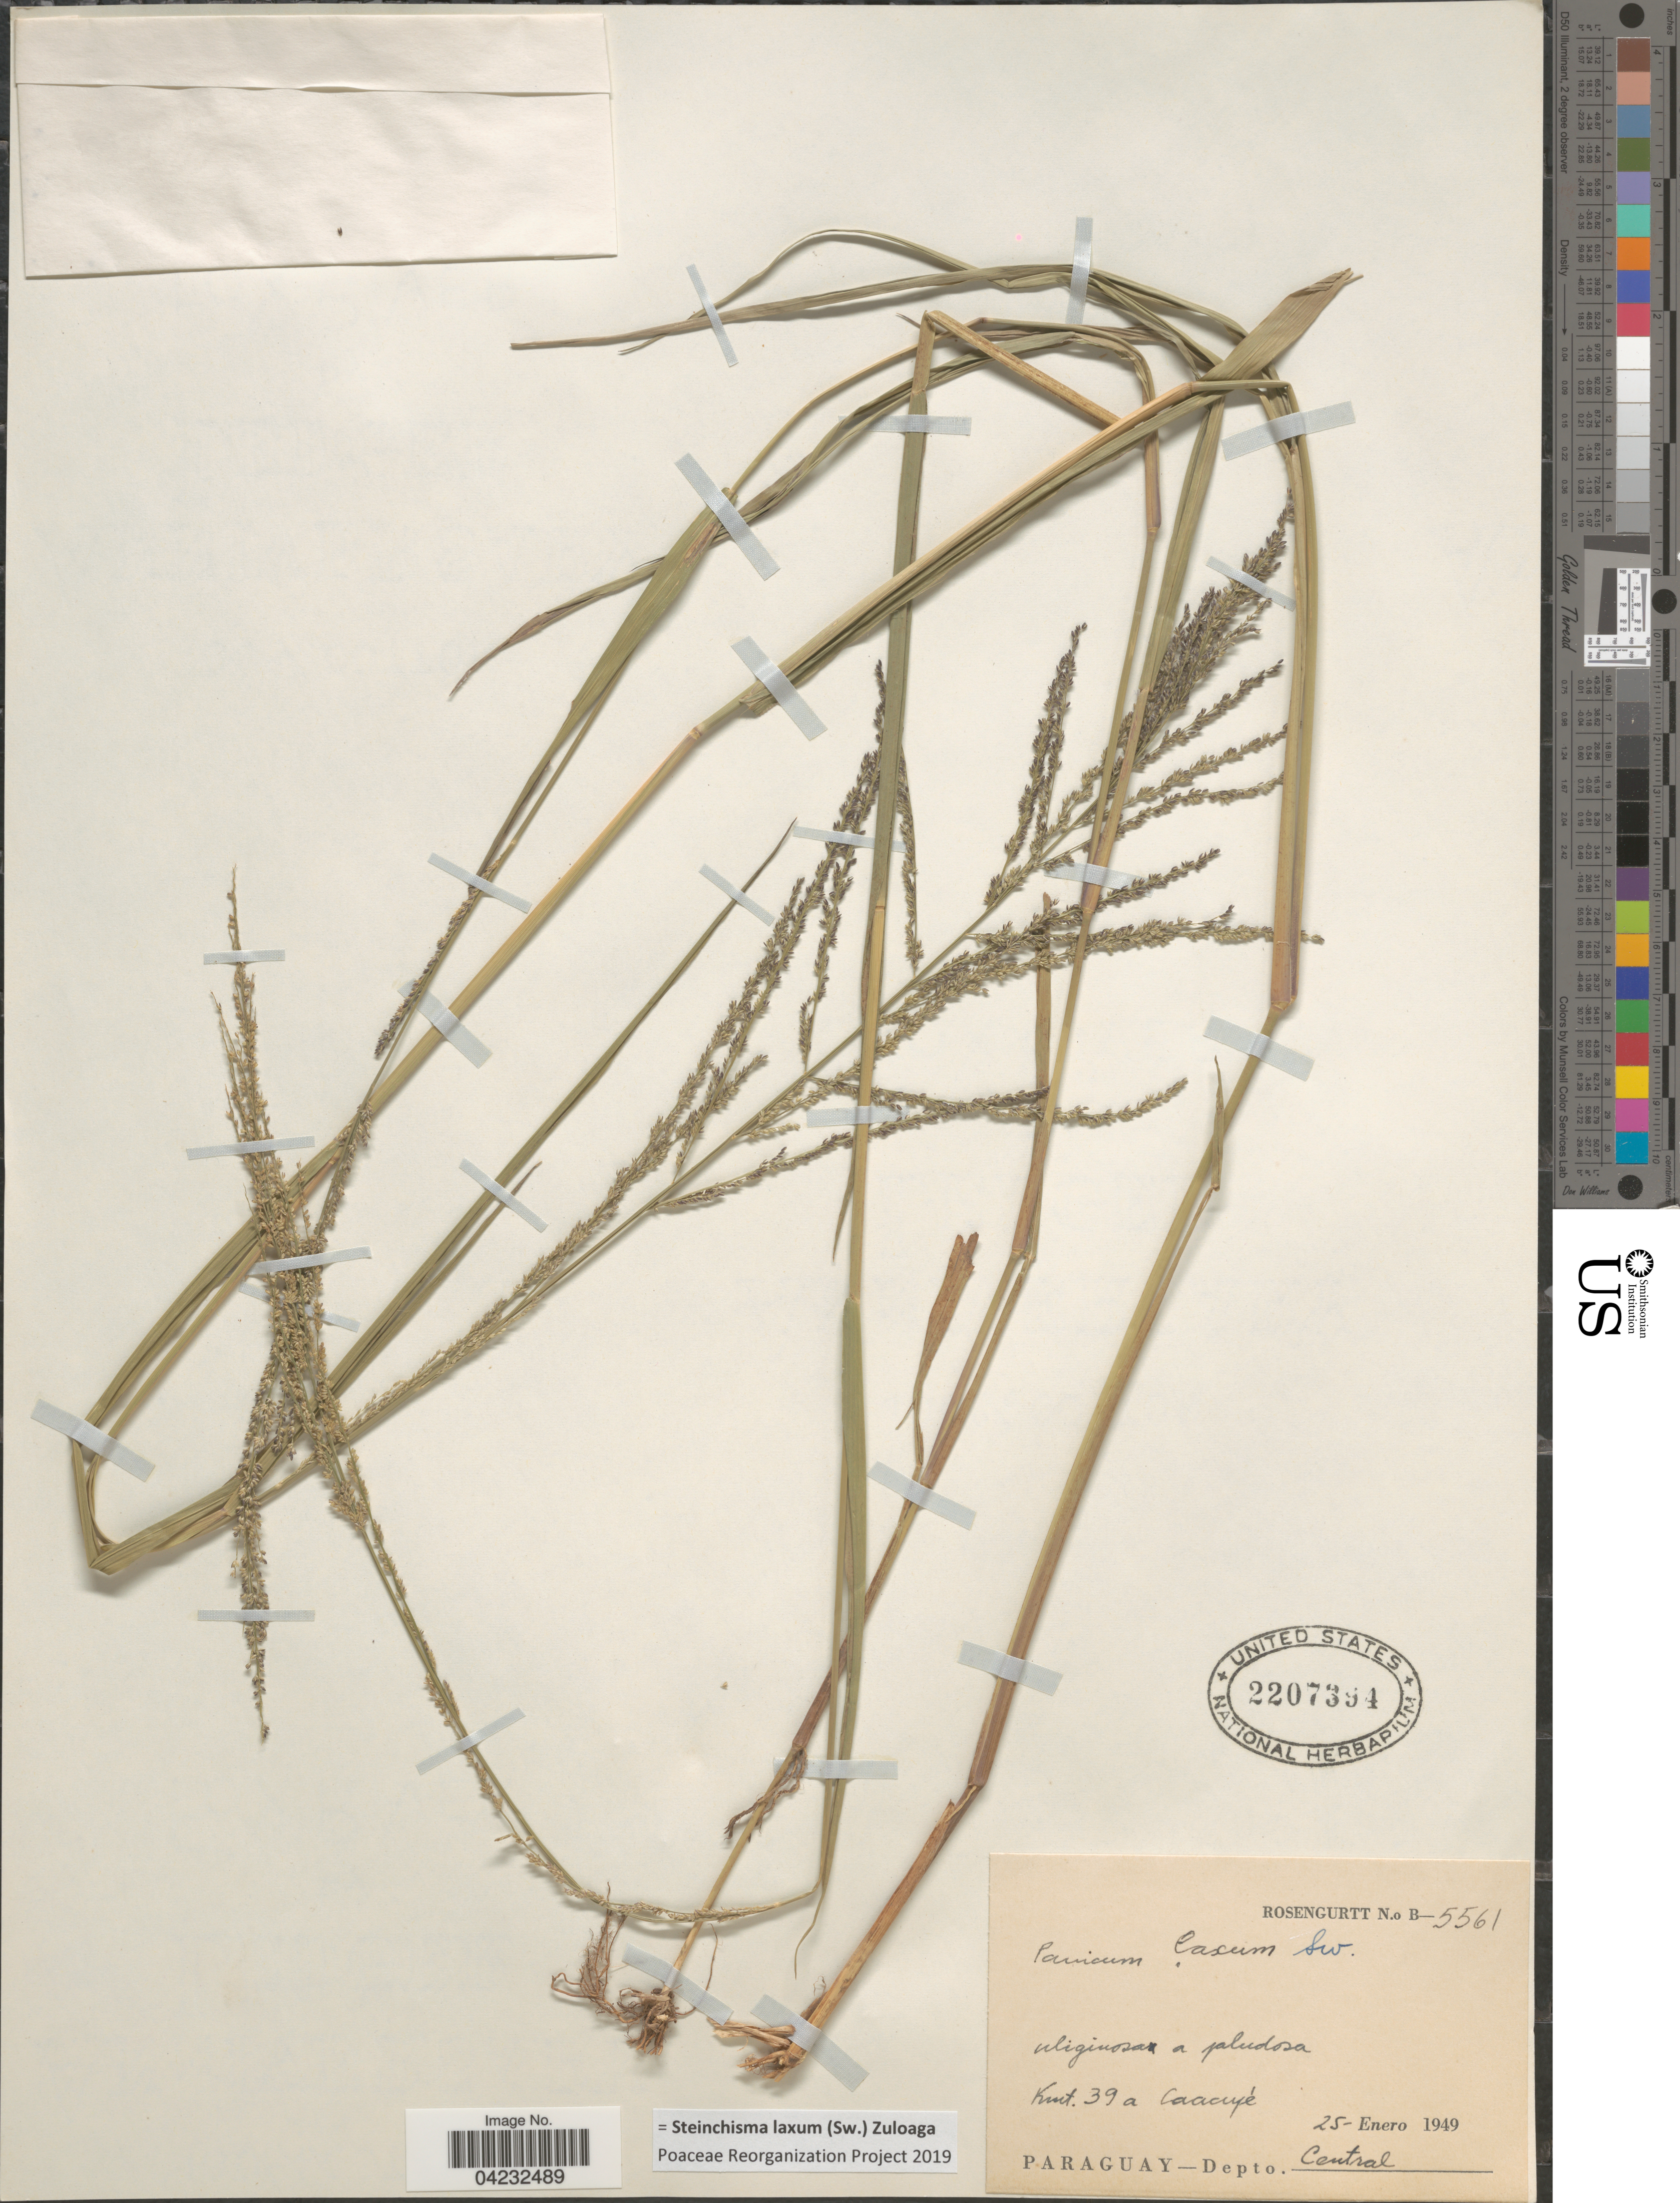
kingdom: Plantae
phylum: Tracheophyta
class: Liliopsida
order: Poales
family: Poaceae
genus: Steinchisma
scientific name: Steinchisma laxum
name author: (Sw.) Zuloaga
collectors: Rosengurtt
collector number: B-5561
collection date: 1949-01-25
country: Paraguay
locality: Uliginosa a paludosa Kmt. 39 a Caacupé. Depto. Central.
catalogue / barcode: US 2207394